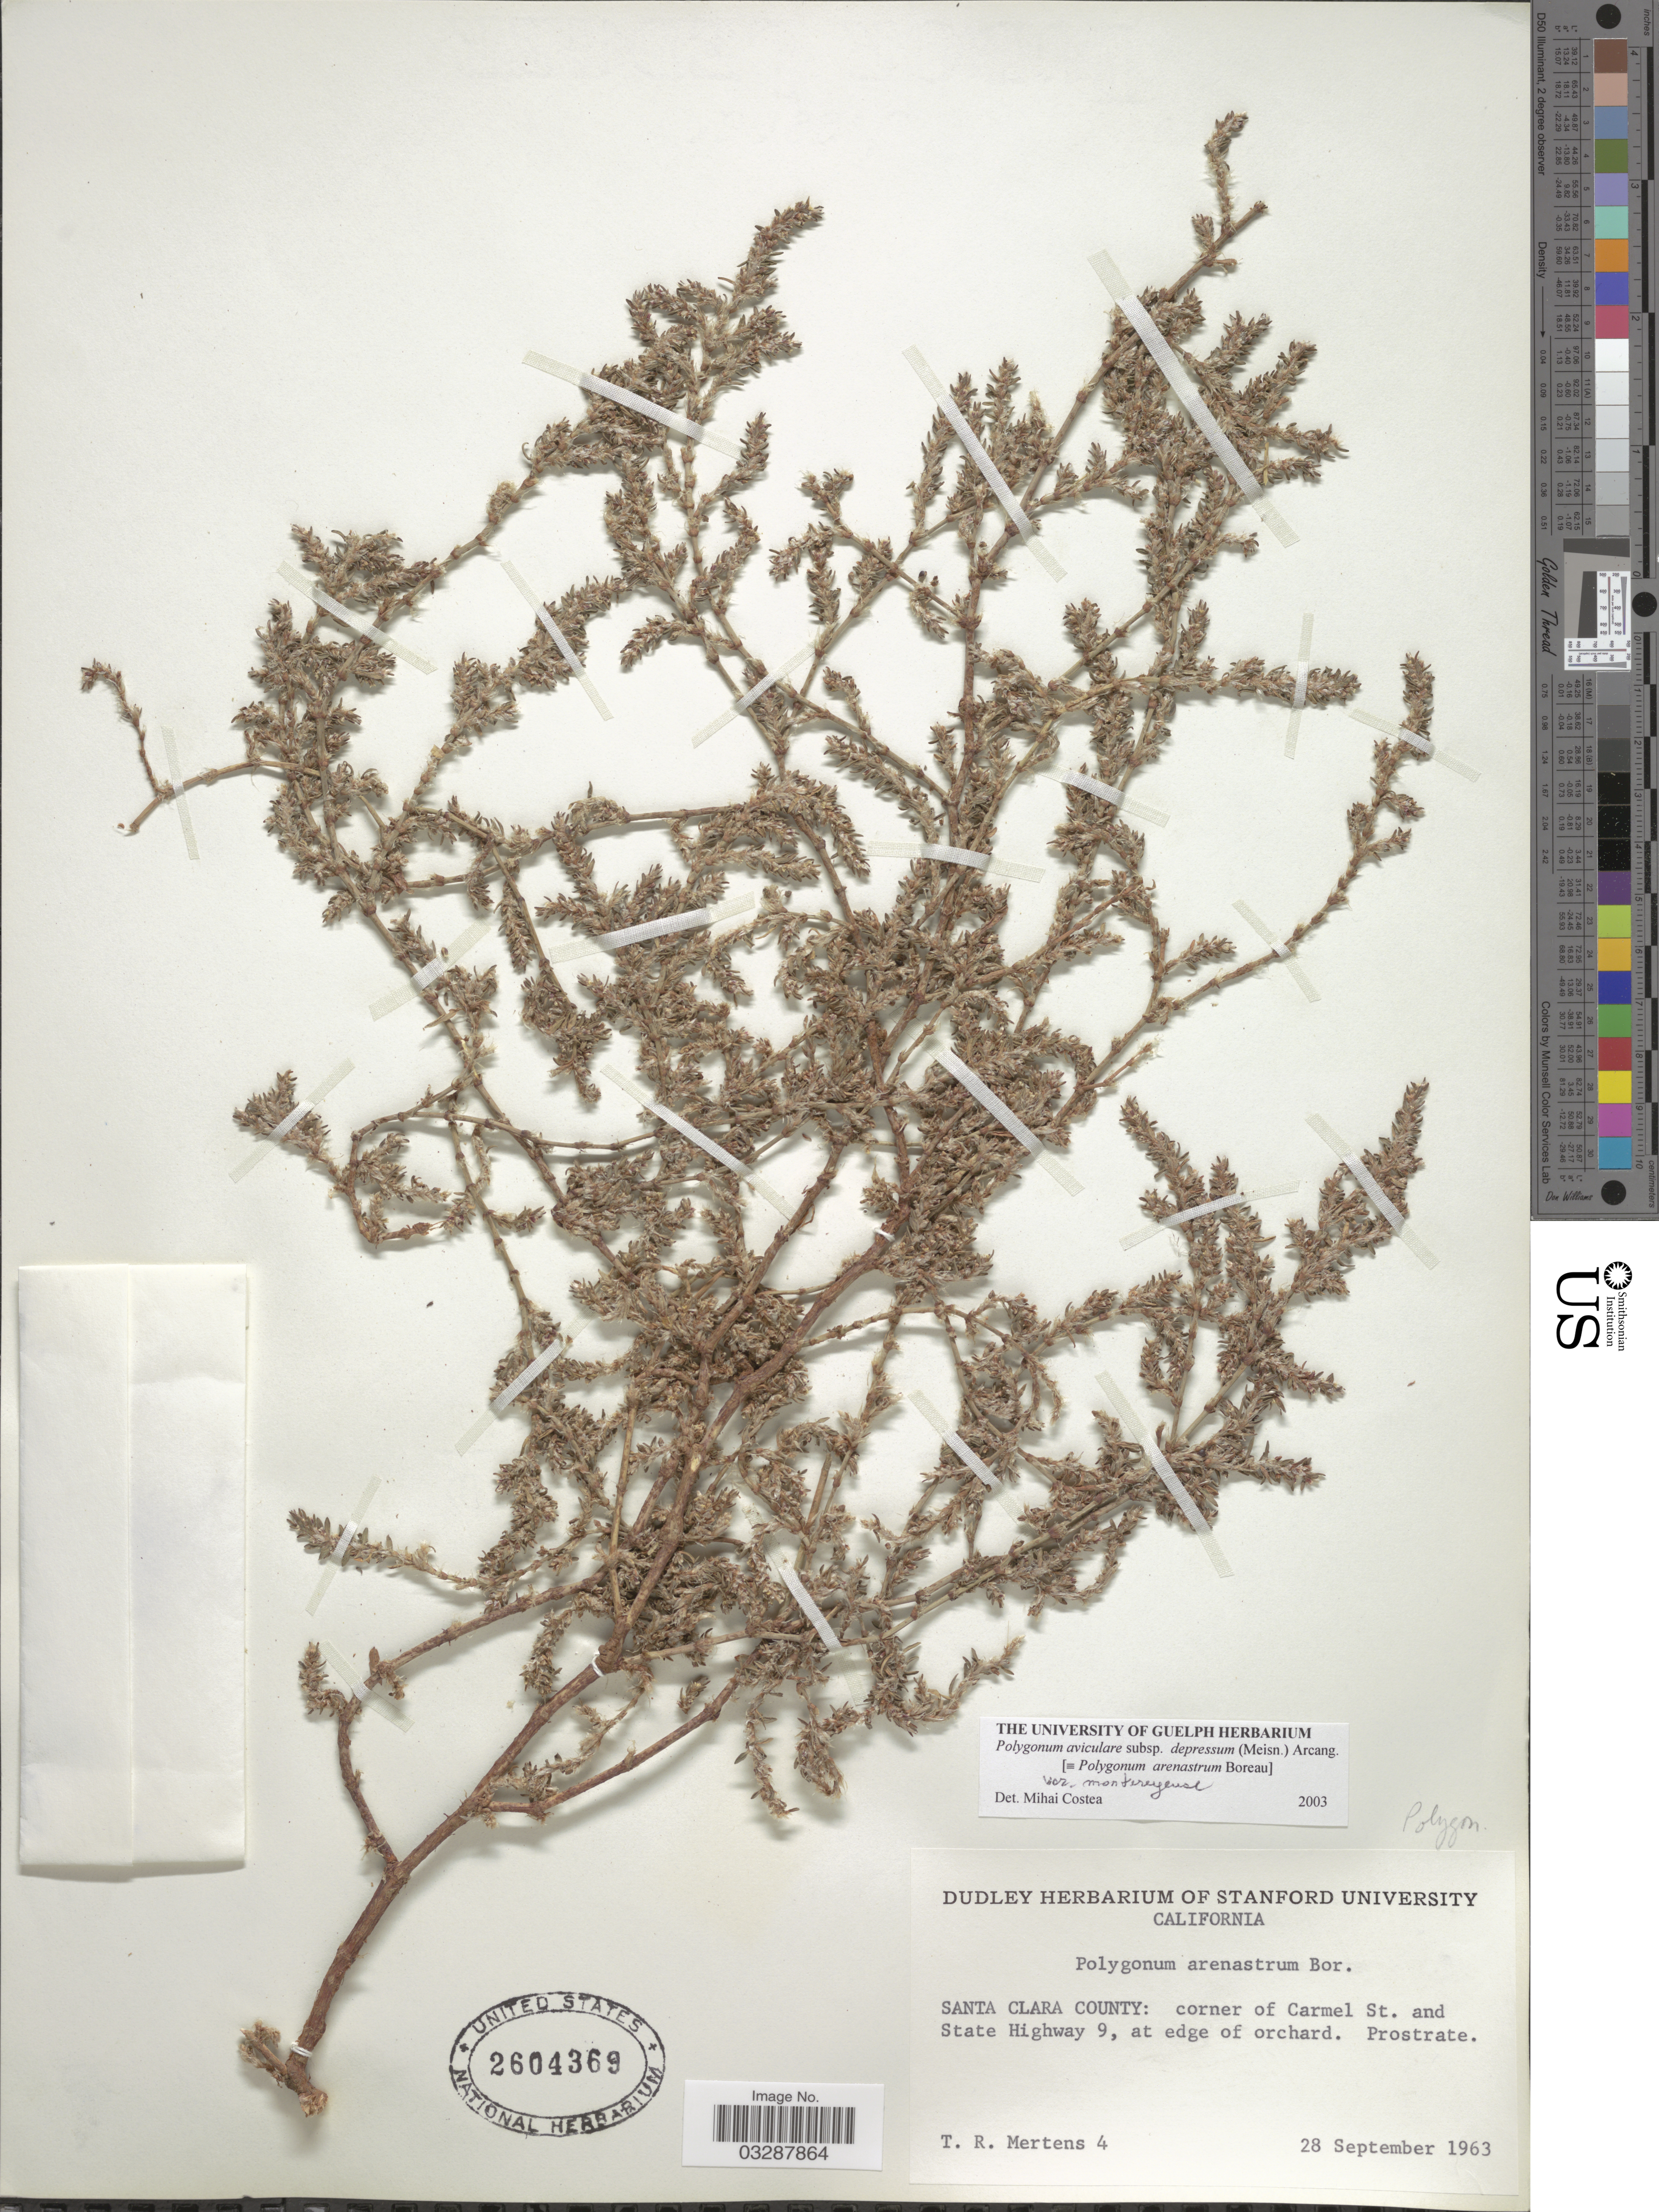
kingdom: Plantae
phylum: Tracheophyta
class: Magnoliopsida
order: Caryophyllales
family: Polygonaceae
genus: Polygonum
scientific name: Polygonum aviculare subsp. depressum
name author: (Meisn.) Arcang.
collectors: T. Mertens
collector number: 4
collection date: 1963-09-28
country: United States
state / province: California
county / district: Santa Clara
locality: Santa Clara County: corner of Carmel St. and State Highway 9, at edge of orchard.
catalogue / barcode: US 2604369